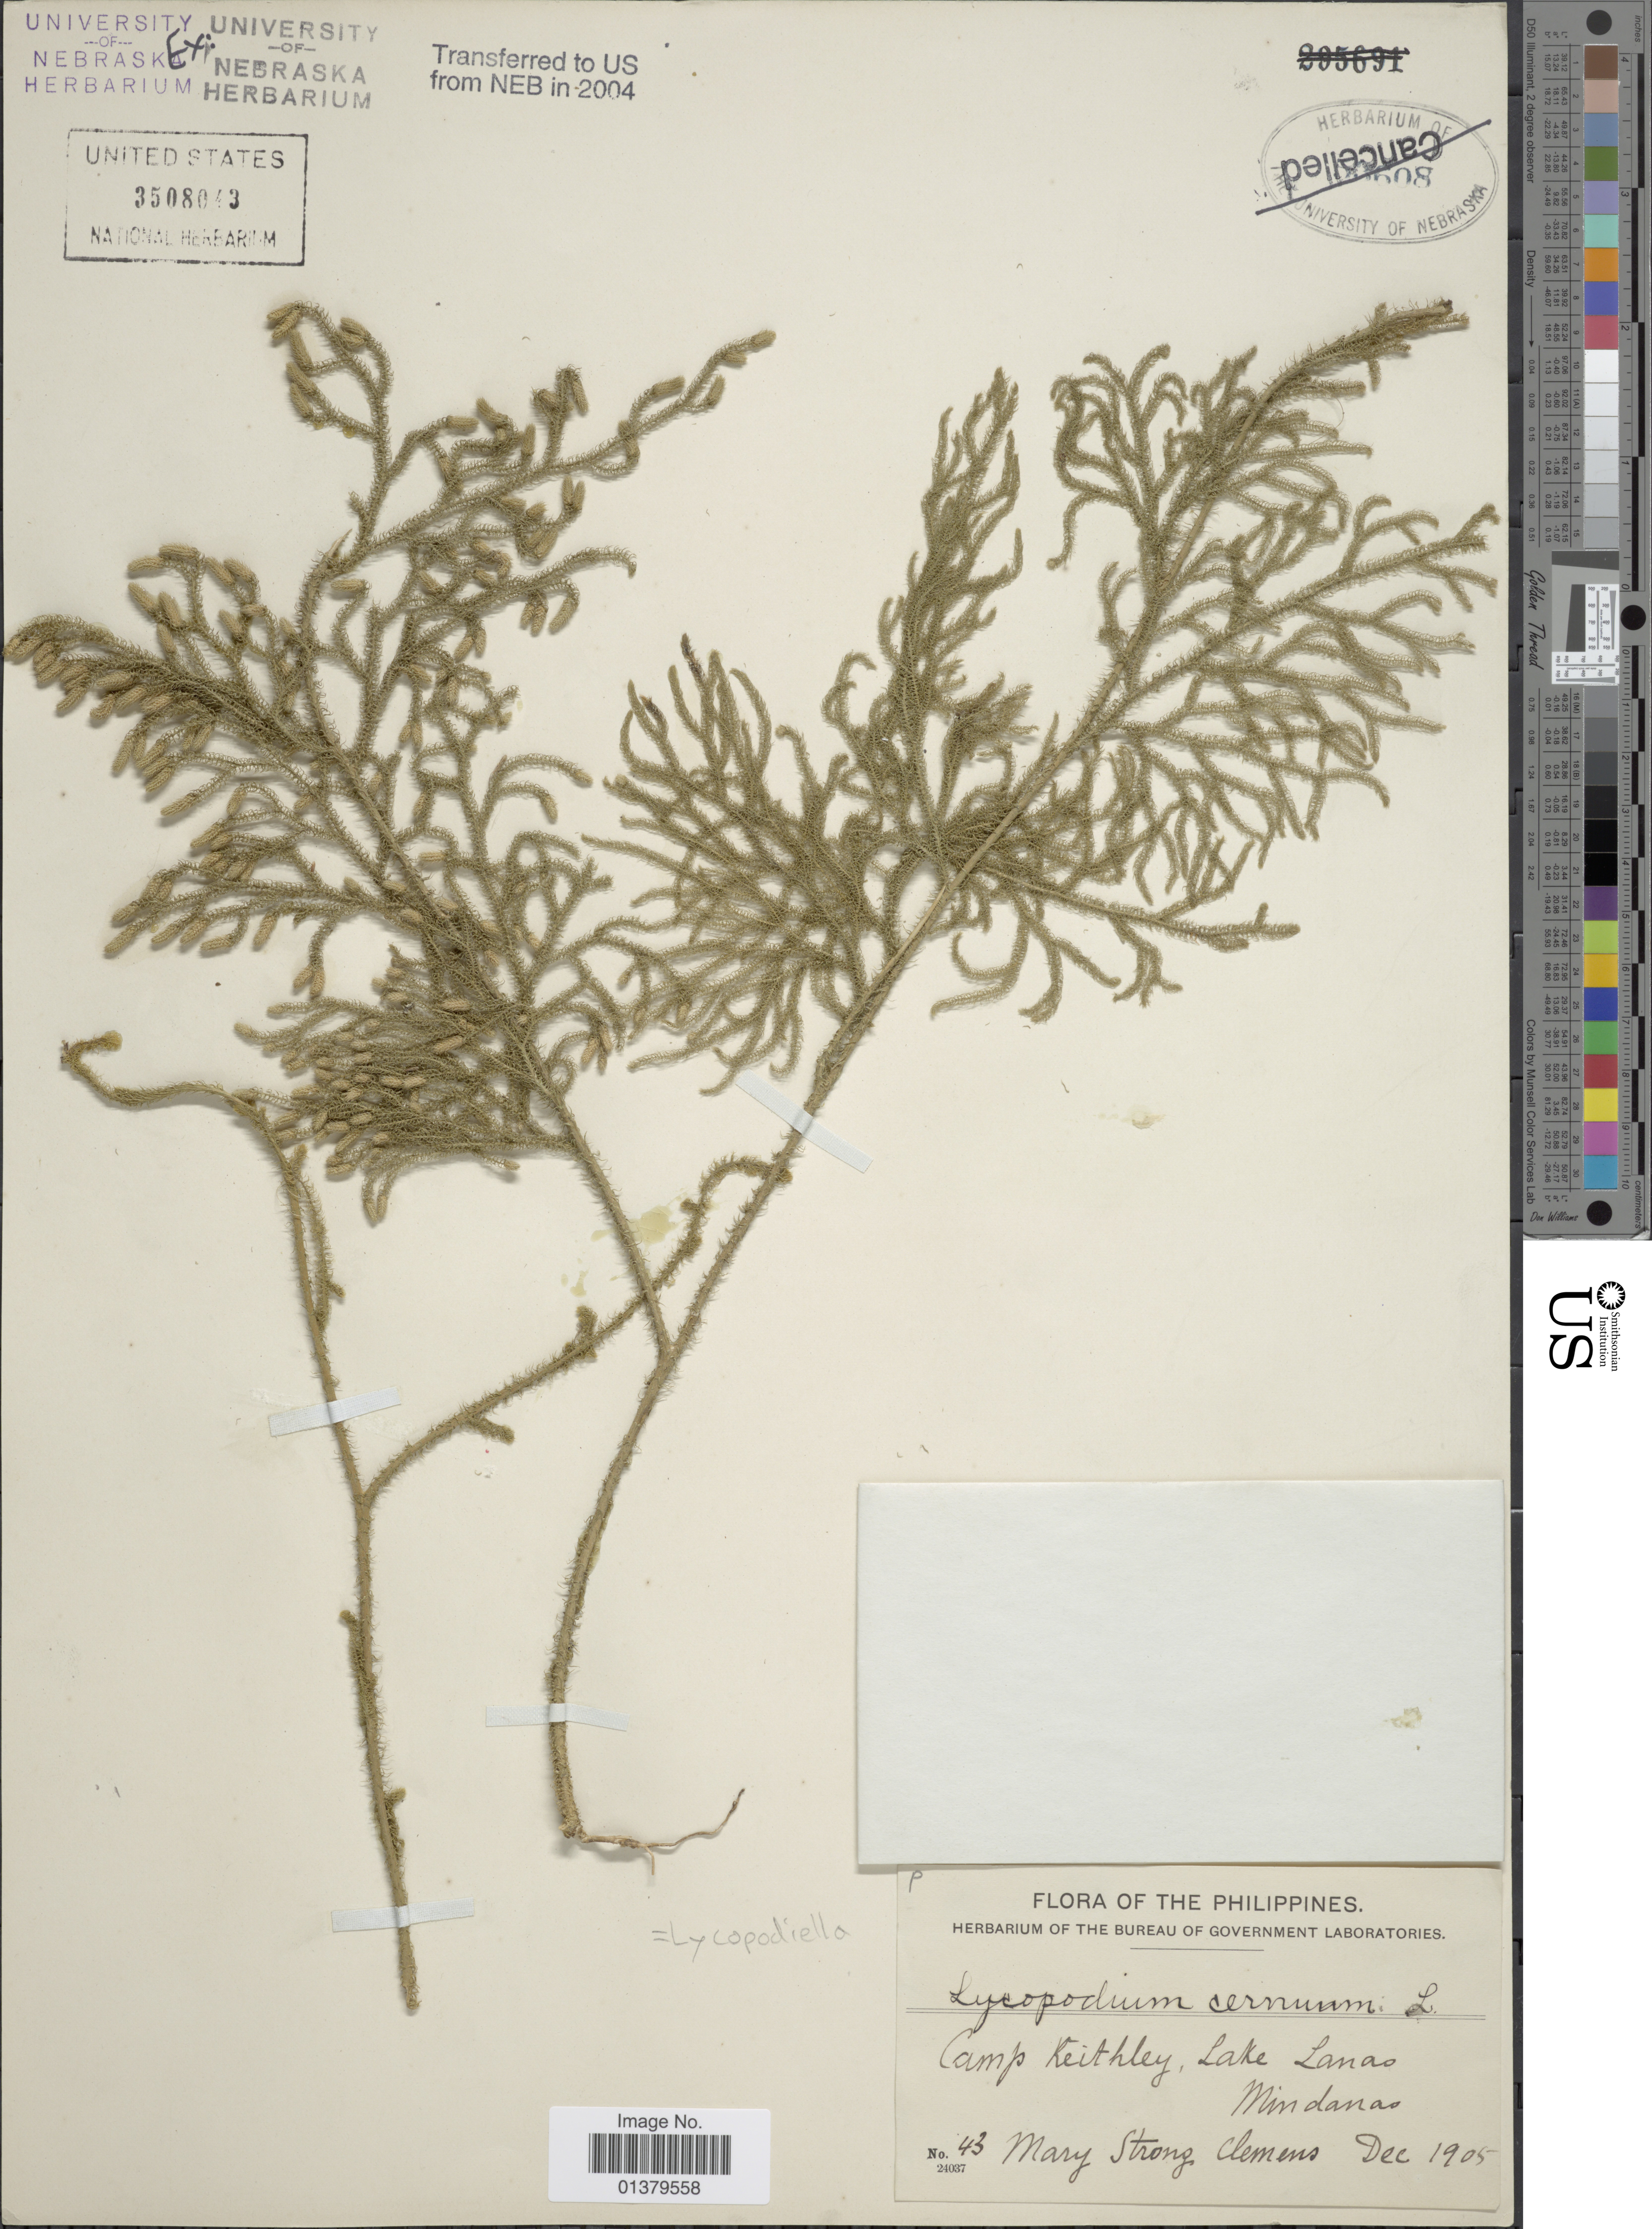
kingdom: Plantae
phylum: Tracheophyta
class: Lycopodiopsida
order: Lycopodiales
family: Lycopodiaceae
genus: Palhinhaea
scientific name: Palhinhaea cernua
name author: (L.) Vasc. & Franco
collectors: M. S. Clemens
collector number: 43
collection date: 1905-12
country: Philippines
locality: Camp Keithley, Lake Lanao, Mindanao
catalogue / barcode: US 3508043